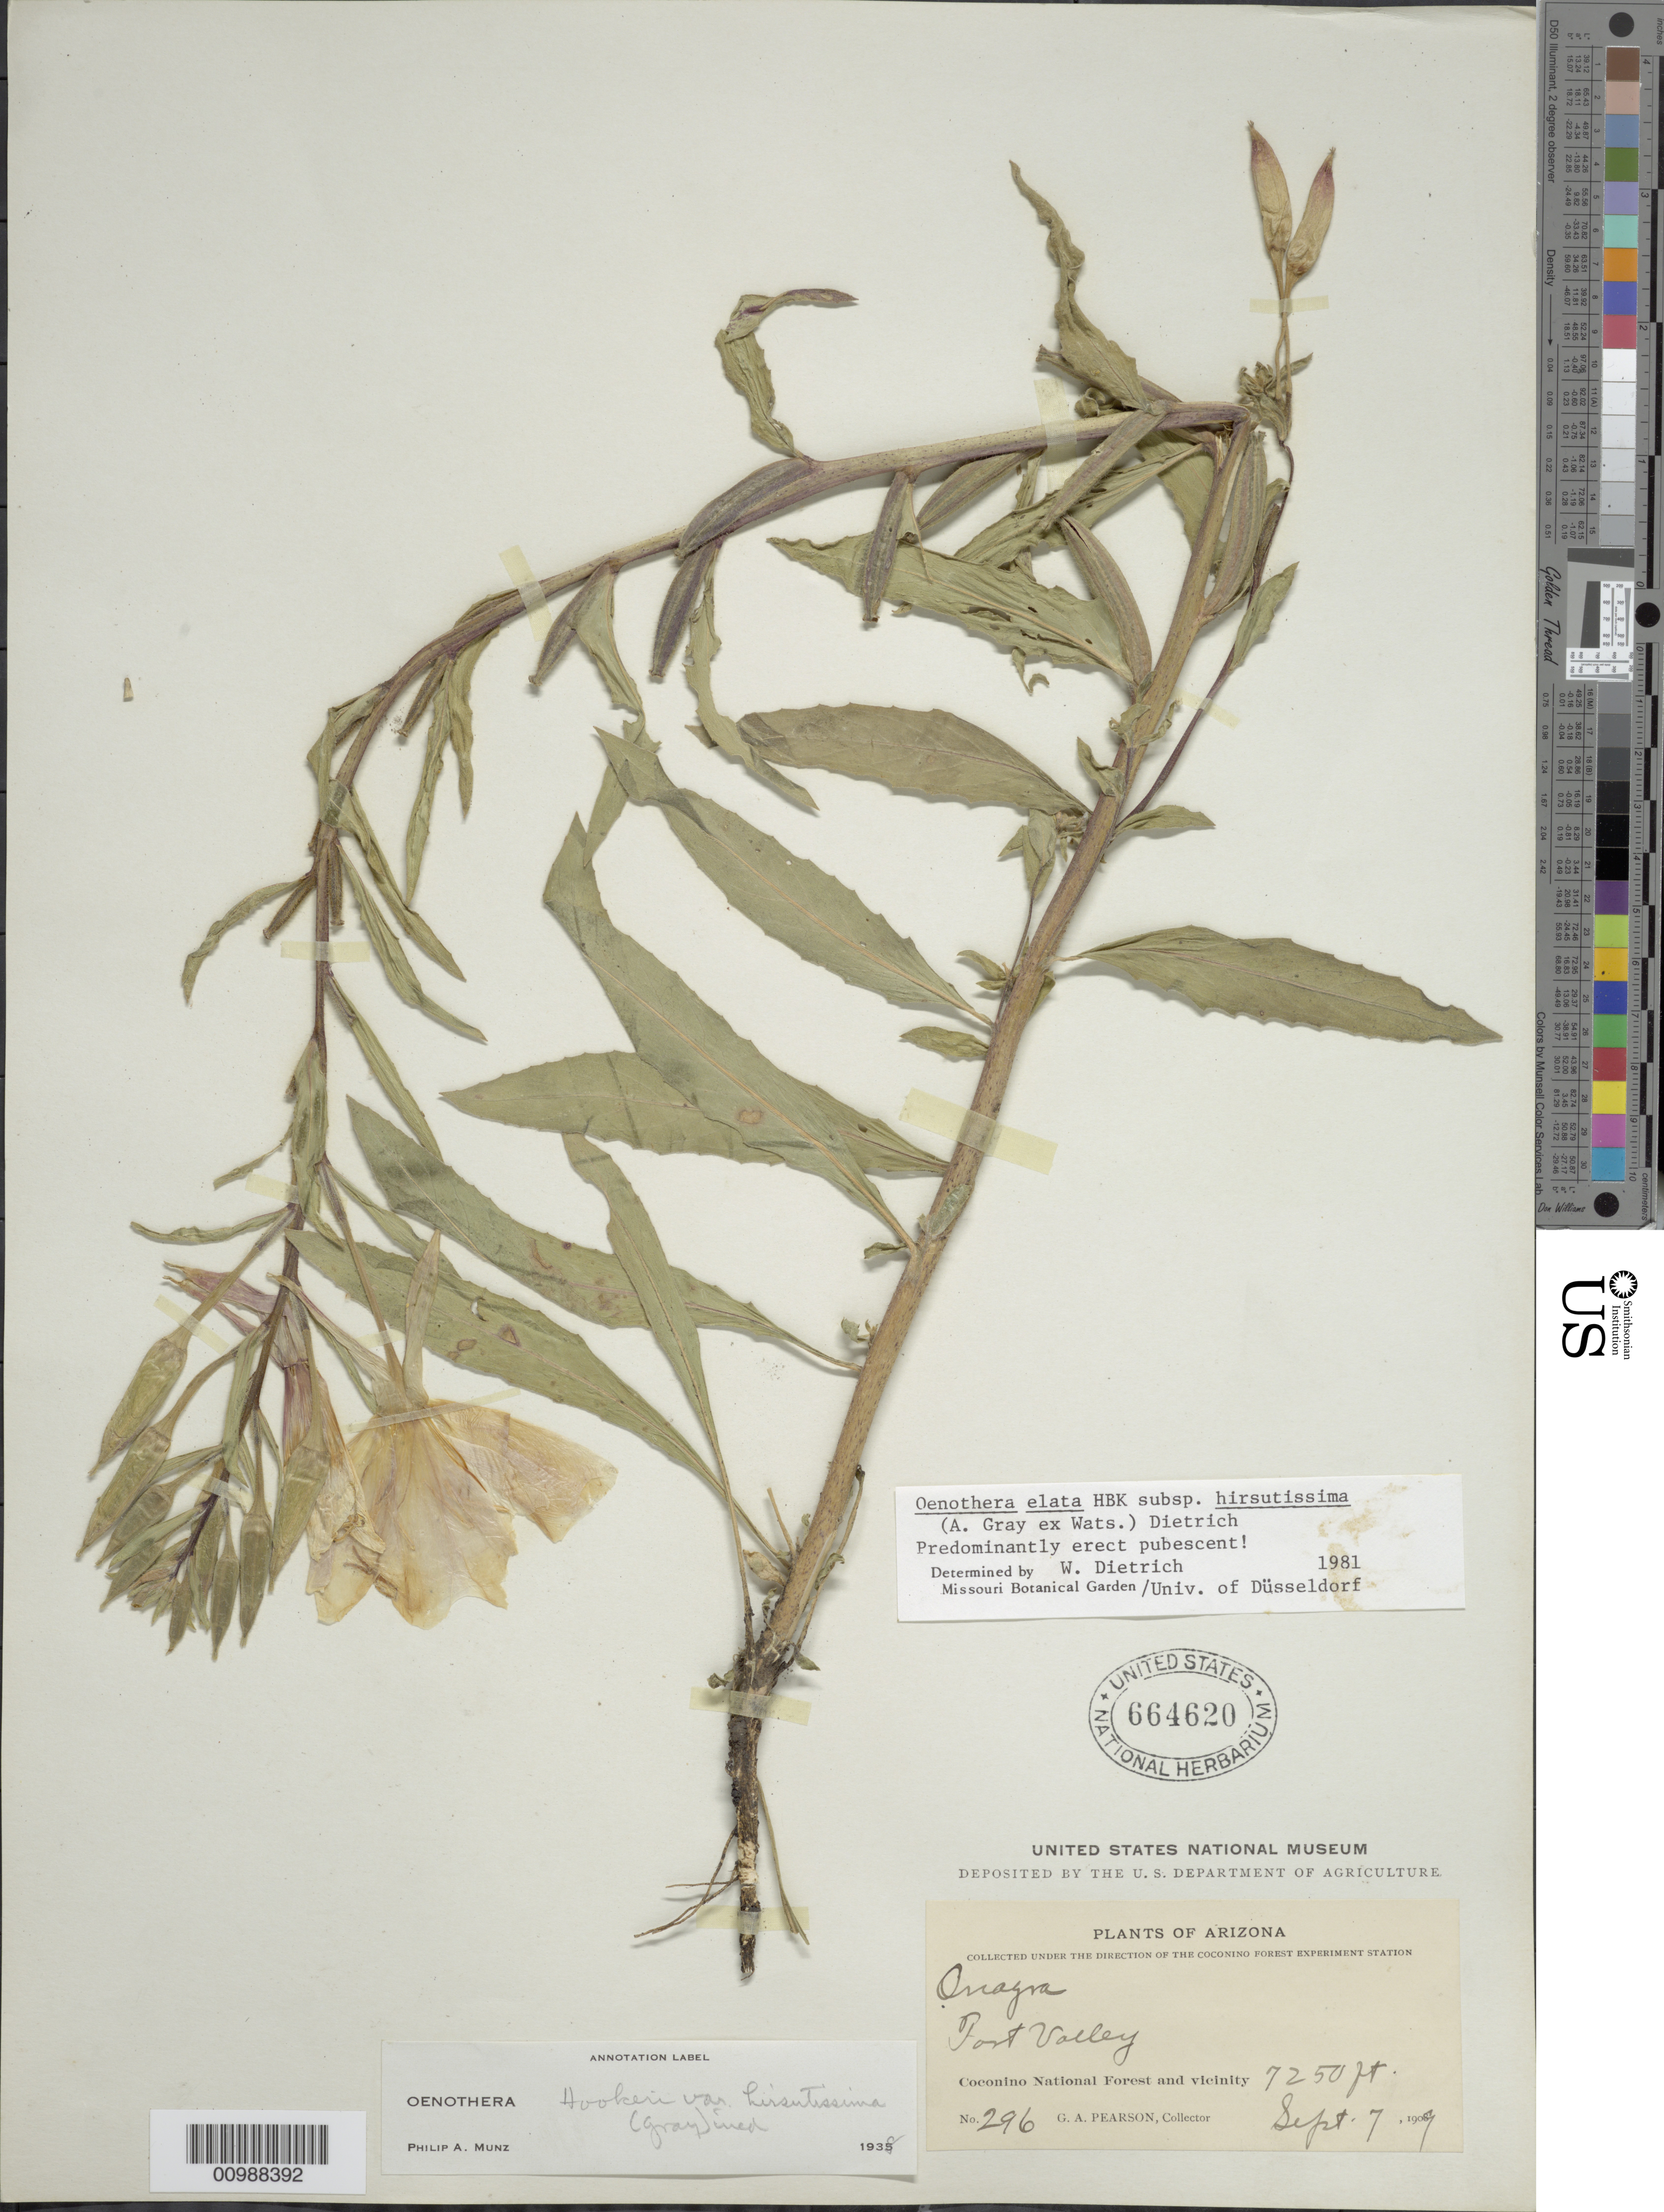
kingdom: Plantae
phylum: Tracheophyta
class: Magnoliopsida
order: Myrtales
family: Onagraceae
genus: Oenothera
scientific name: Oenothera elata subsp. hirsutissima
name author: (A. Gray ex S. Watson) W. Dietr.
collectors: G. A. Pearson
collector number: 296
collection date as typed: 07 Sep 1909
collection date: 1909-09-07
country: United States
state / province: Arizona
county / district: Coconino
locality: Fort Valley, Coconino National Forest and Vicinity.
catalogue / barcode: US 664620